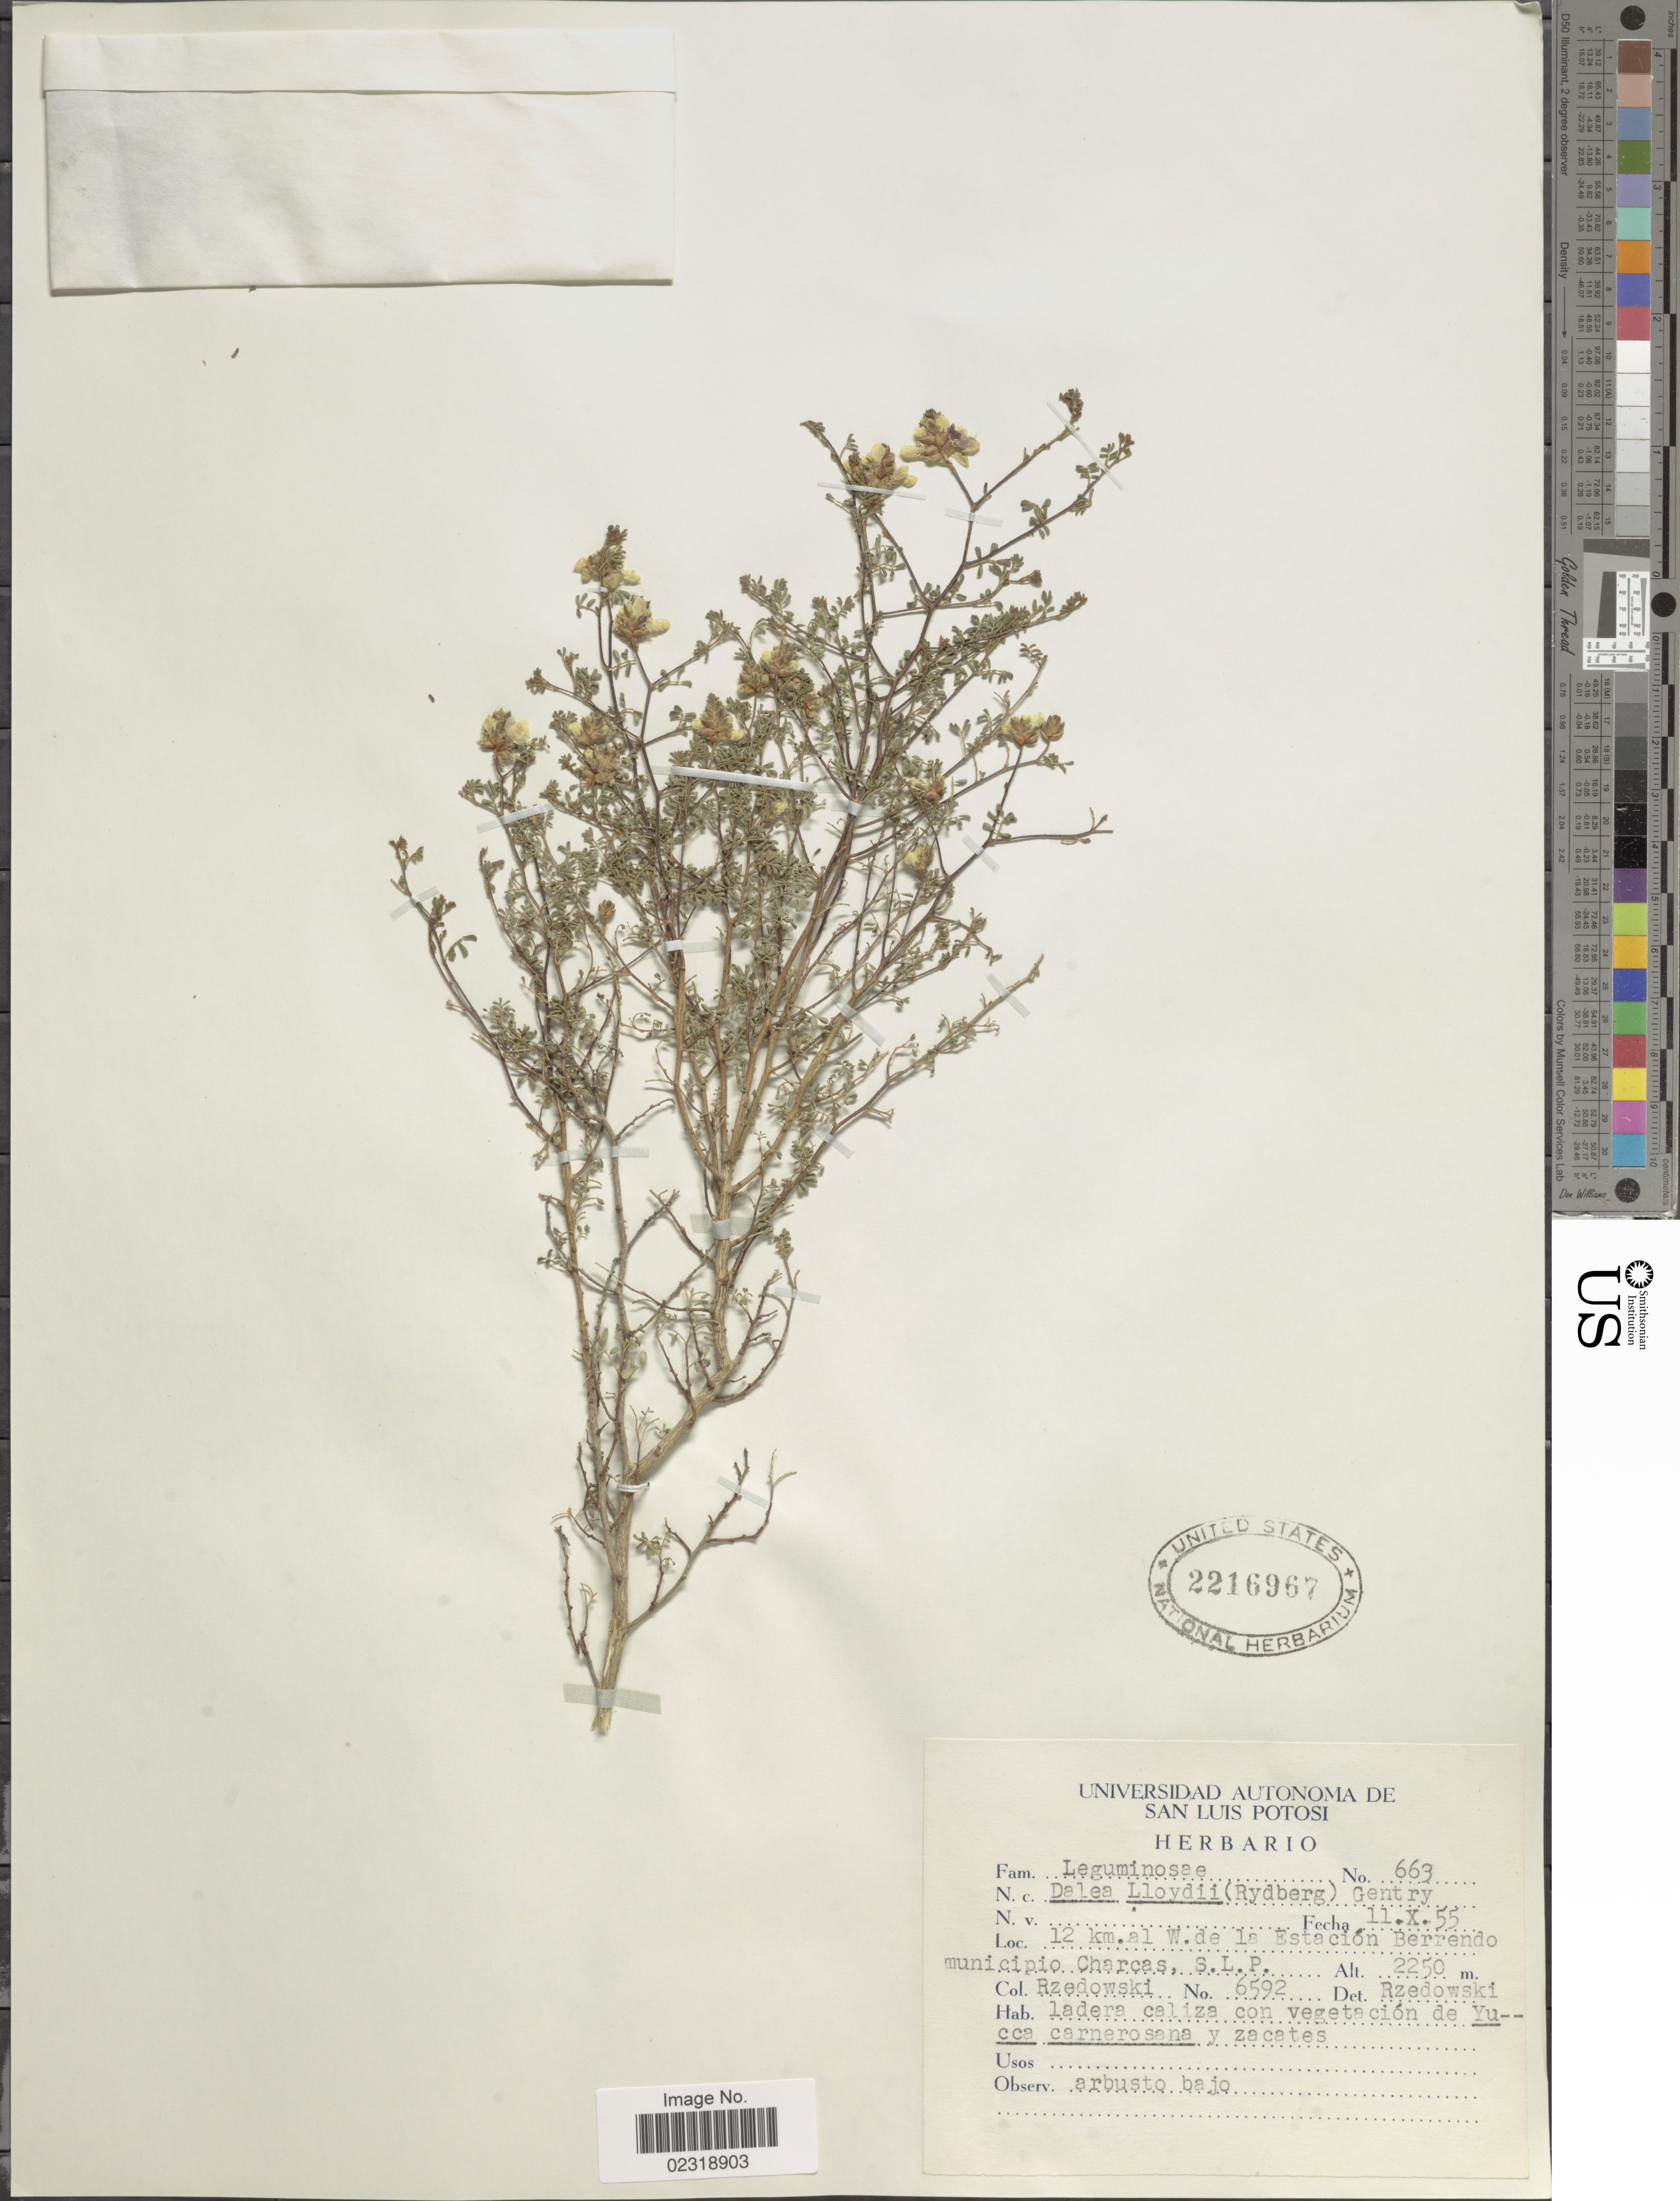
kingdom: Plantae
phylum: Tracheophyta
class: Magnoliopsida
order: Fabales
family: Fabaceae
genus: Dalea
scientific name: Dalea capitata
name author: S. Watson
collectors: Rzedowski, --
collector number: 6592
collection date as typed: Transcribed d/m/y: 11/10/55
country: Mexico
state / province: San Luis Potosí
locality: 12 km. al W. de la Estacion Berrendo municipio Charcas.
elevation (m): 2250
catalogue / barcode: US 2216967